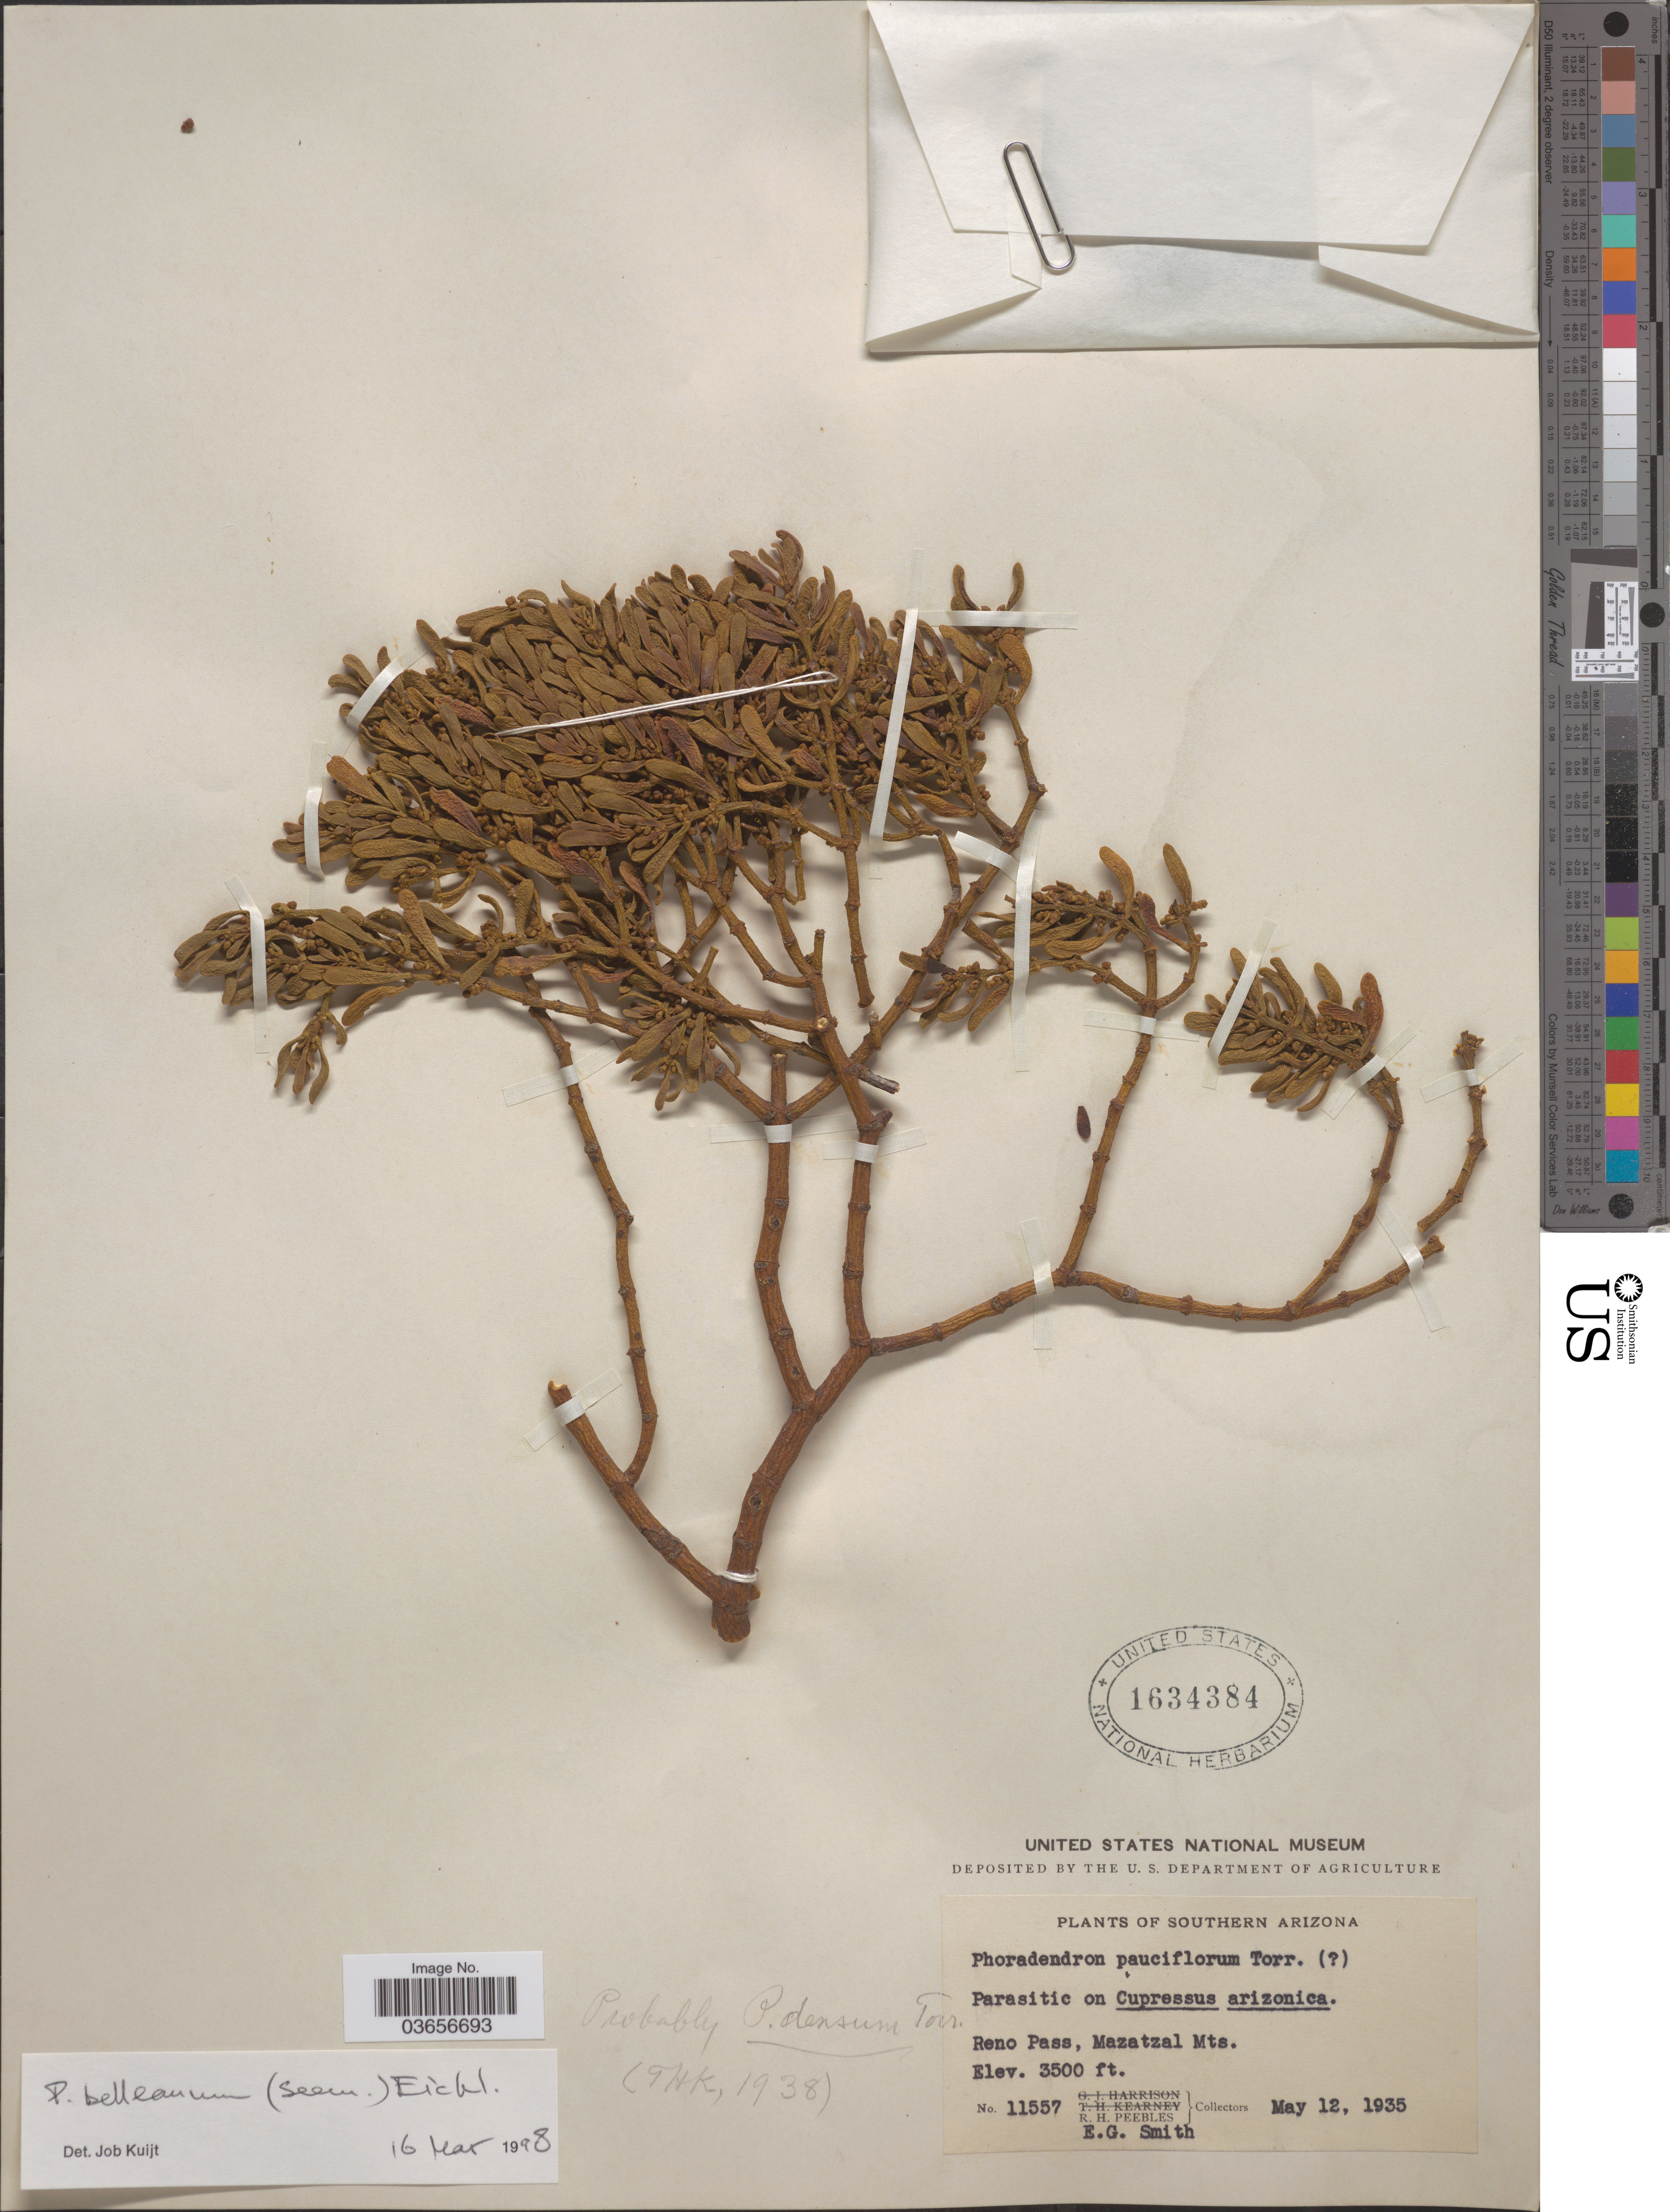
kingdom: Plantae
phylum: Tracheophyta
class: Magnoliopsida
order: Santalales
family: Viscaceae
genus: Phoradendron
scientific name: Phoradendron bolleanum var. densum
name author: (Torr. ex Trel.) Fosberg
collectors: E. G. Smith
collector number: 11557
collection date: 1935-05-12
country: United States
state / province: Arizona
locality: Southern Arizona. Reno Pass, Mazatzal Mts.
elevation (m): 1067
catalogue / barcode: US 1634384